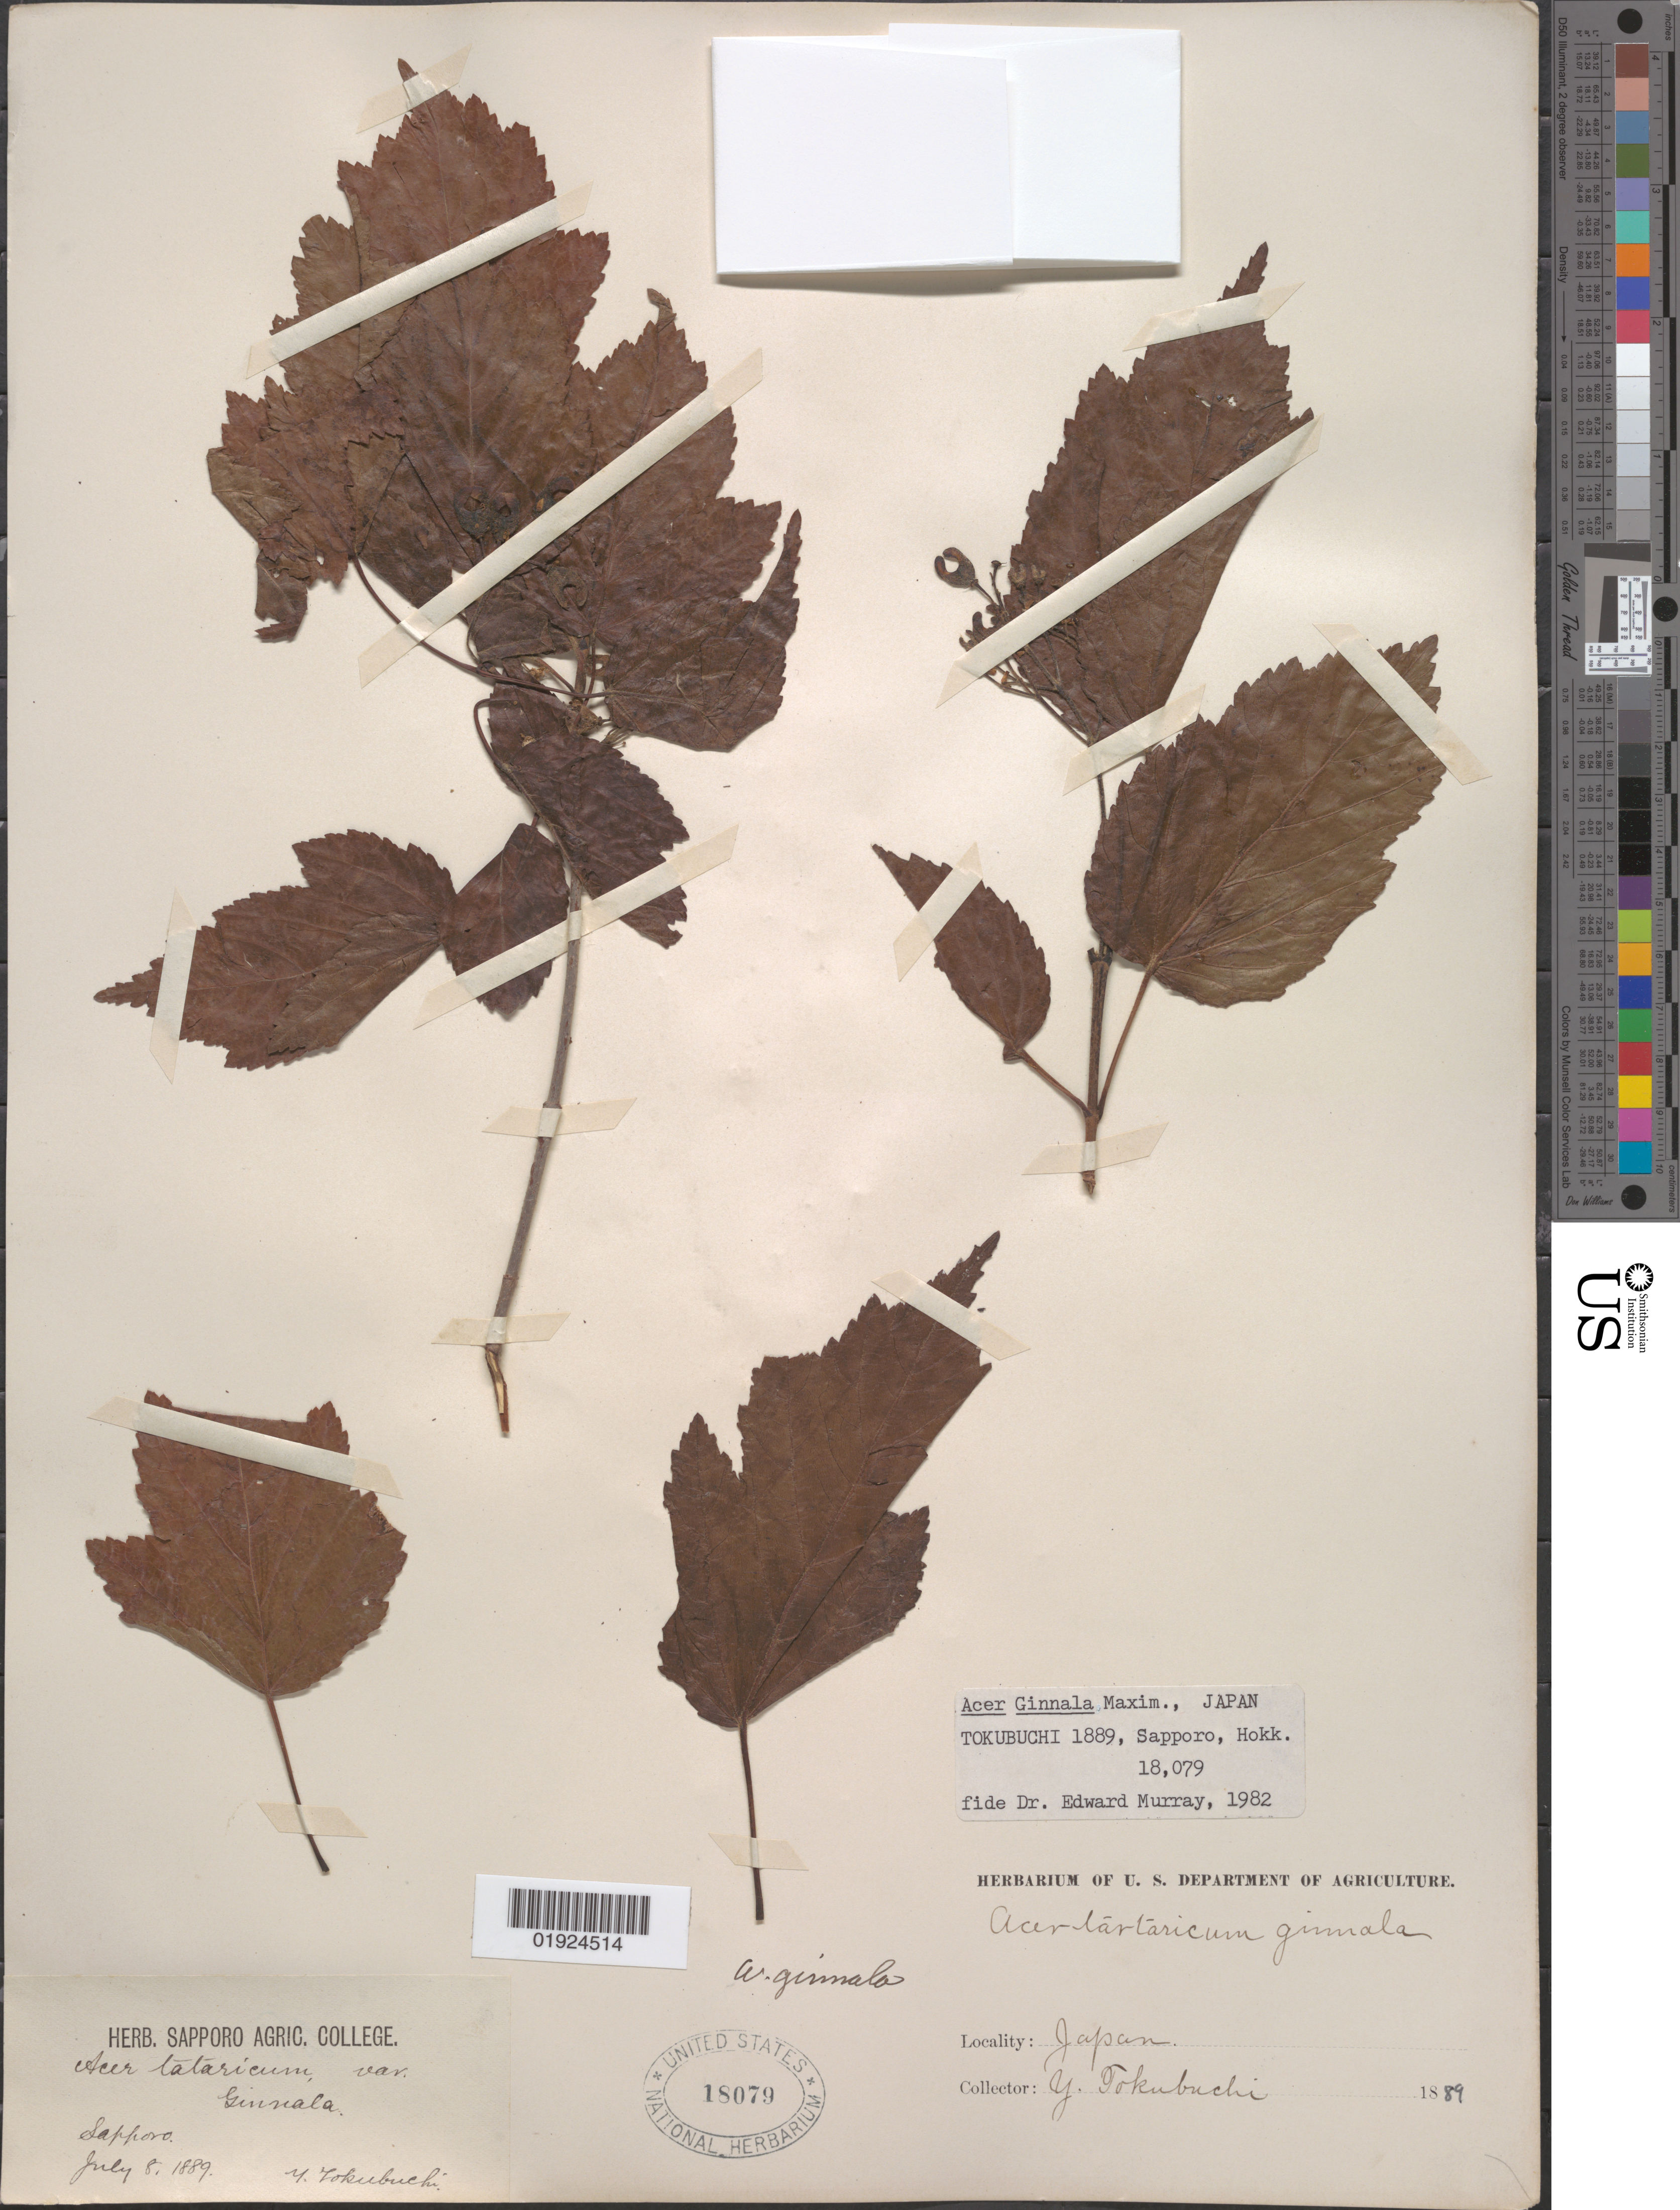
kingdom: Plantae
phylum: Tracheophyta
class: Magnoliopsida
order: Sapindales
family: Sapindaceae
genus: Acer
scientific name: Acer ginnala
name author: Maxim.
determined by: Murray, Edward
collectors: Y. Tokubuchi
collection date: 1889-07-08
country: Japan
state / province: Hokkaido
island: Hokkaido I.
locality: Sapporo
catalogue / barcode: US 18079